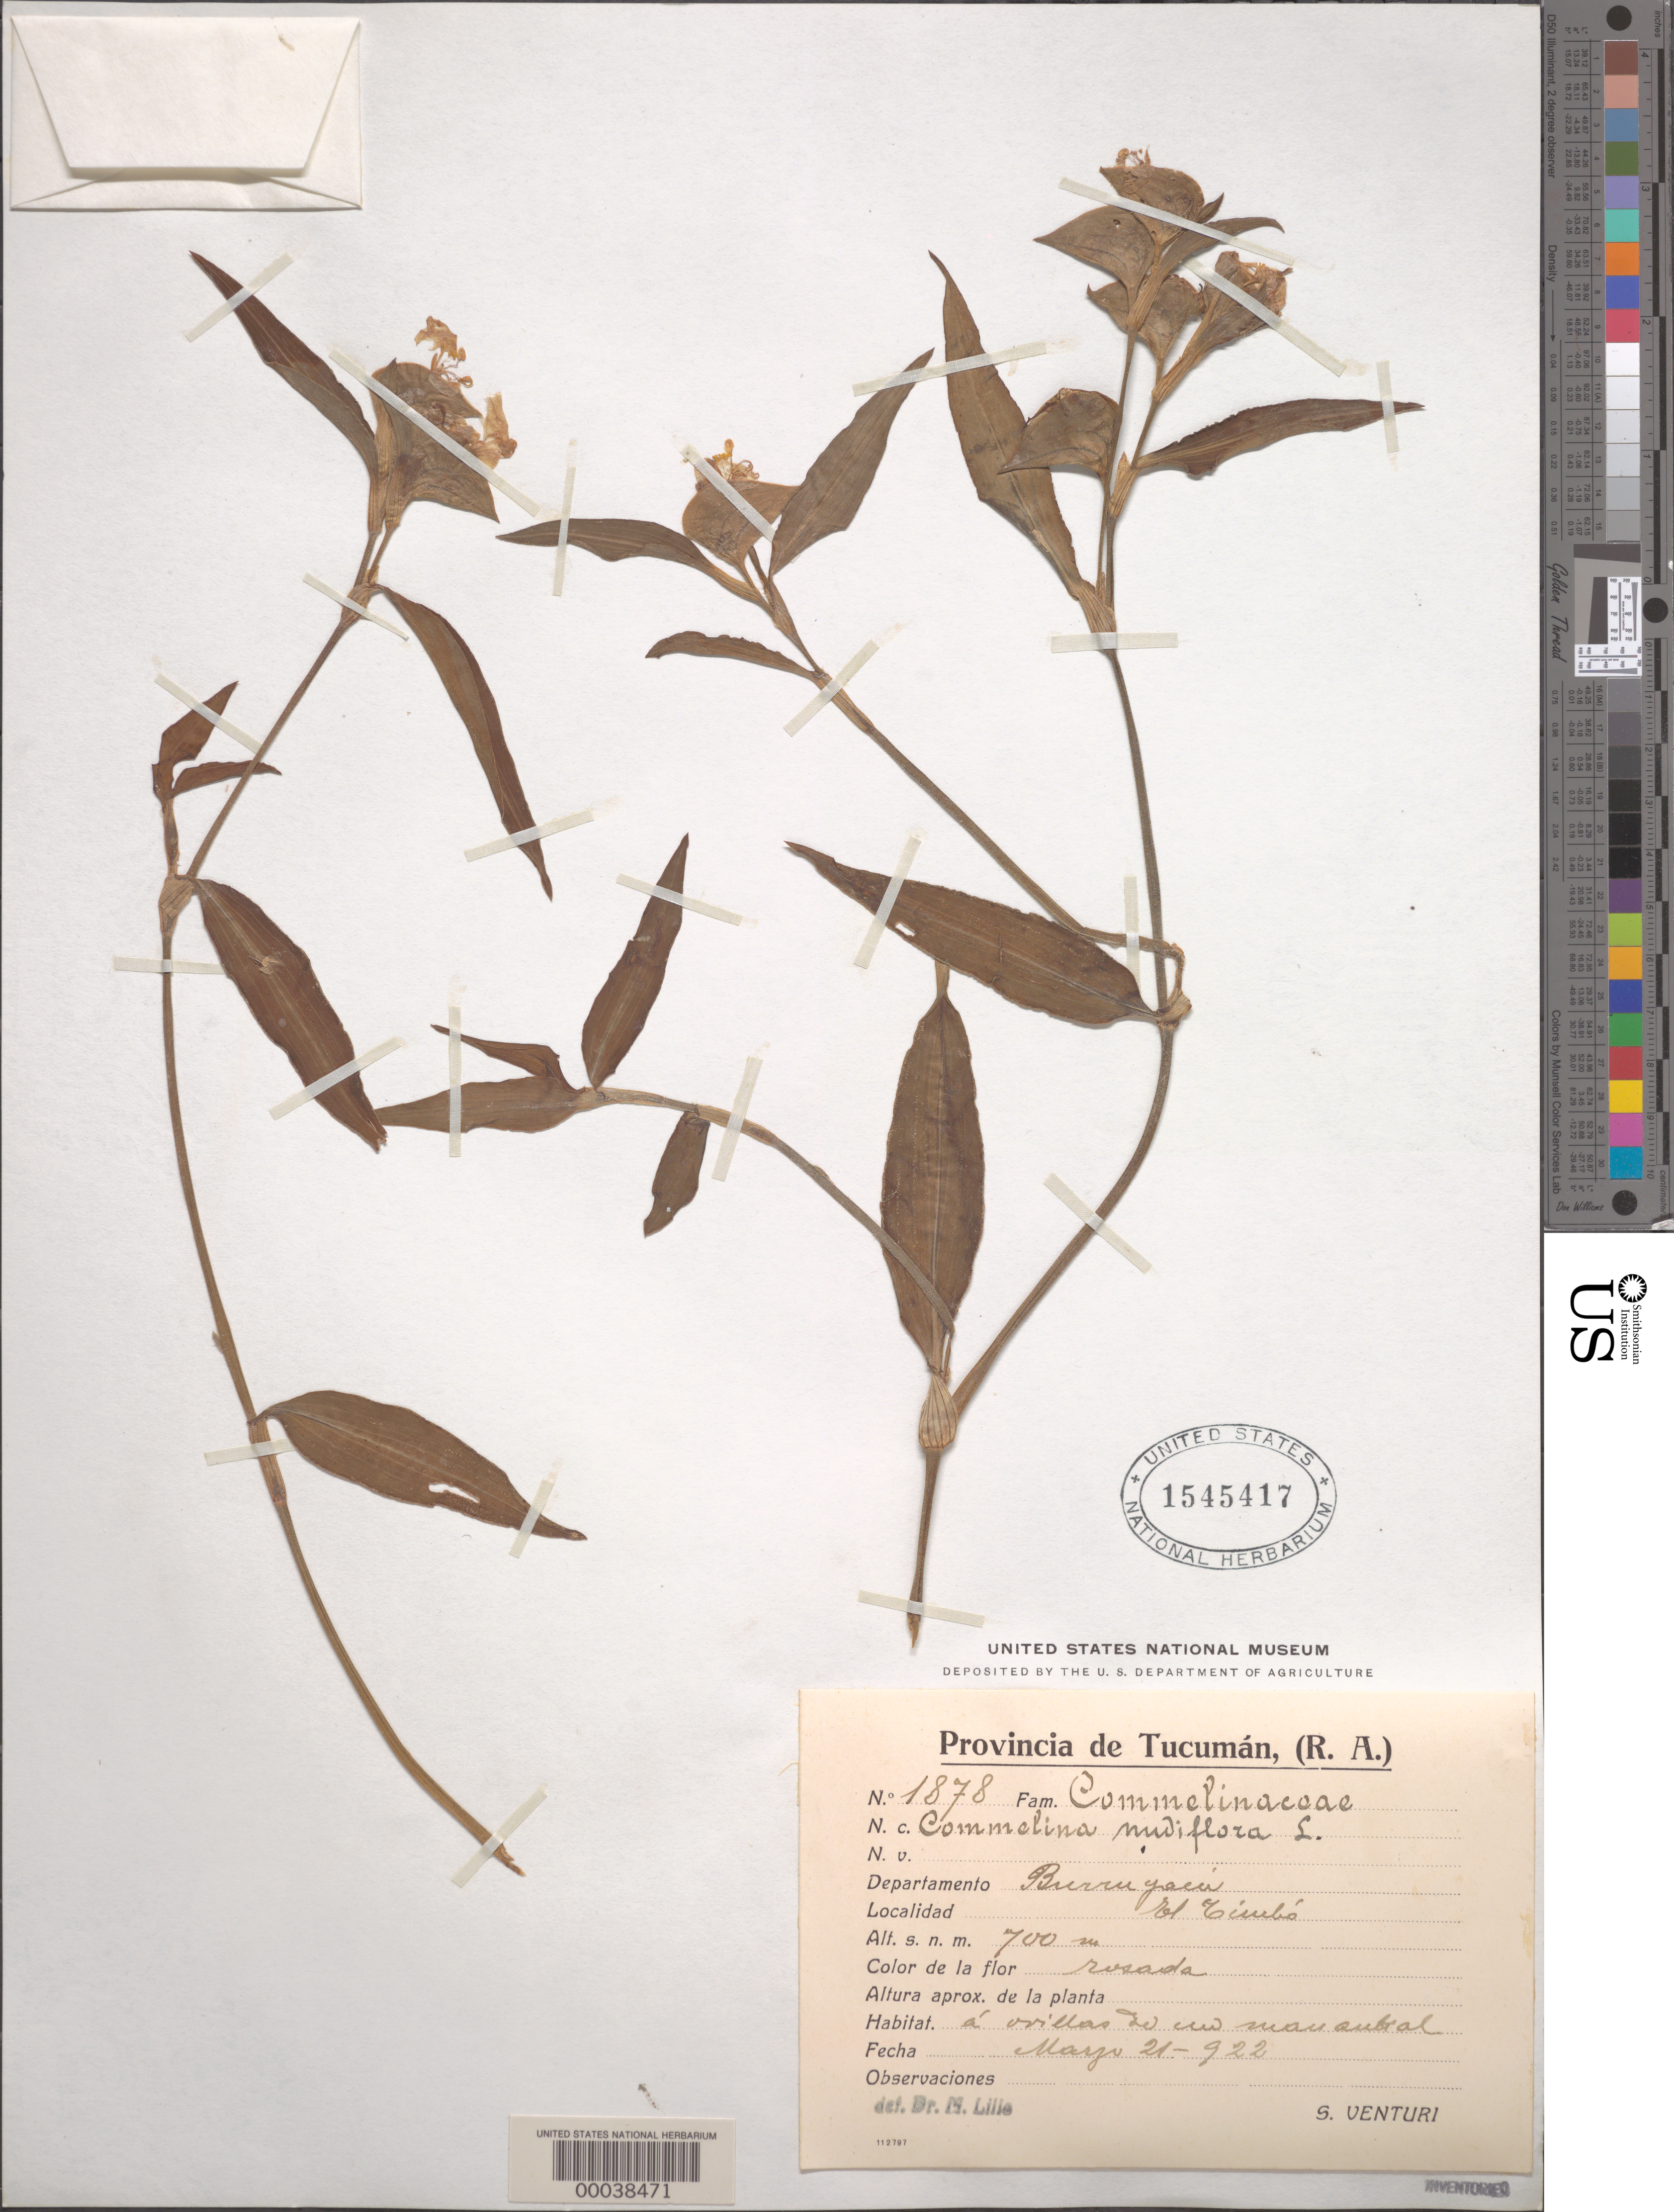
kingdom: Plantae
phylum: Tracheophyta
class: Liliopsida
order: Commelinales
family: Commelinaceae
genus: Commelina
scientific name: Commelina erecta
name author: L.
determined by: Faden, Robert B., (US), Smithsonian Institution - National Museum of Natural History (UNITED STATES)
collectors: S. Venturi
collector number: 1878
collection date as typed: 21 Mar 1922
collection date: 1922-03-21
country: Argentina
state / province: Tucumán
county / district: Burruyaco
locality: El Cirubo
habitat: Edge of stream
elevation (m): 700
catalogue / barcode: US 1545417